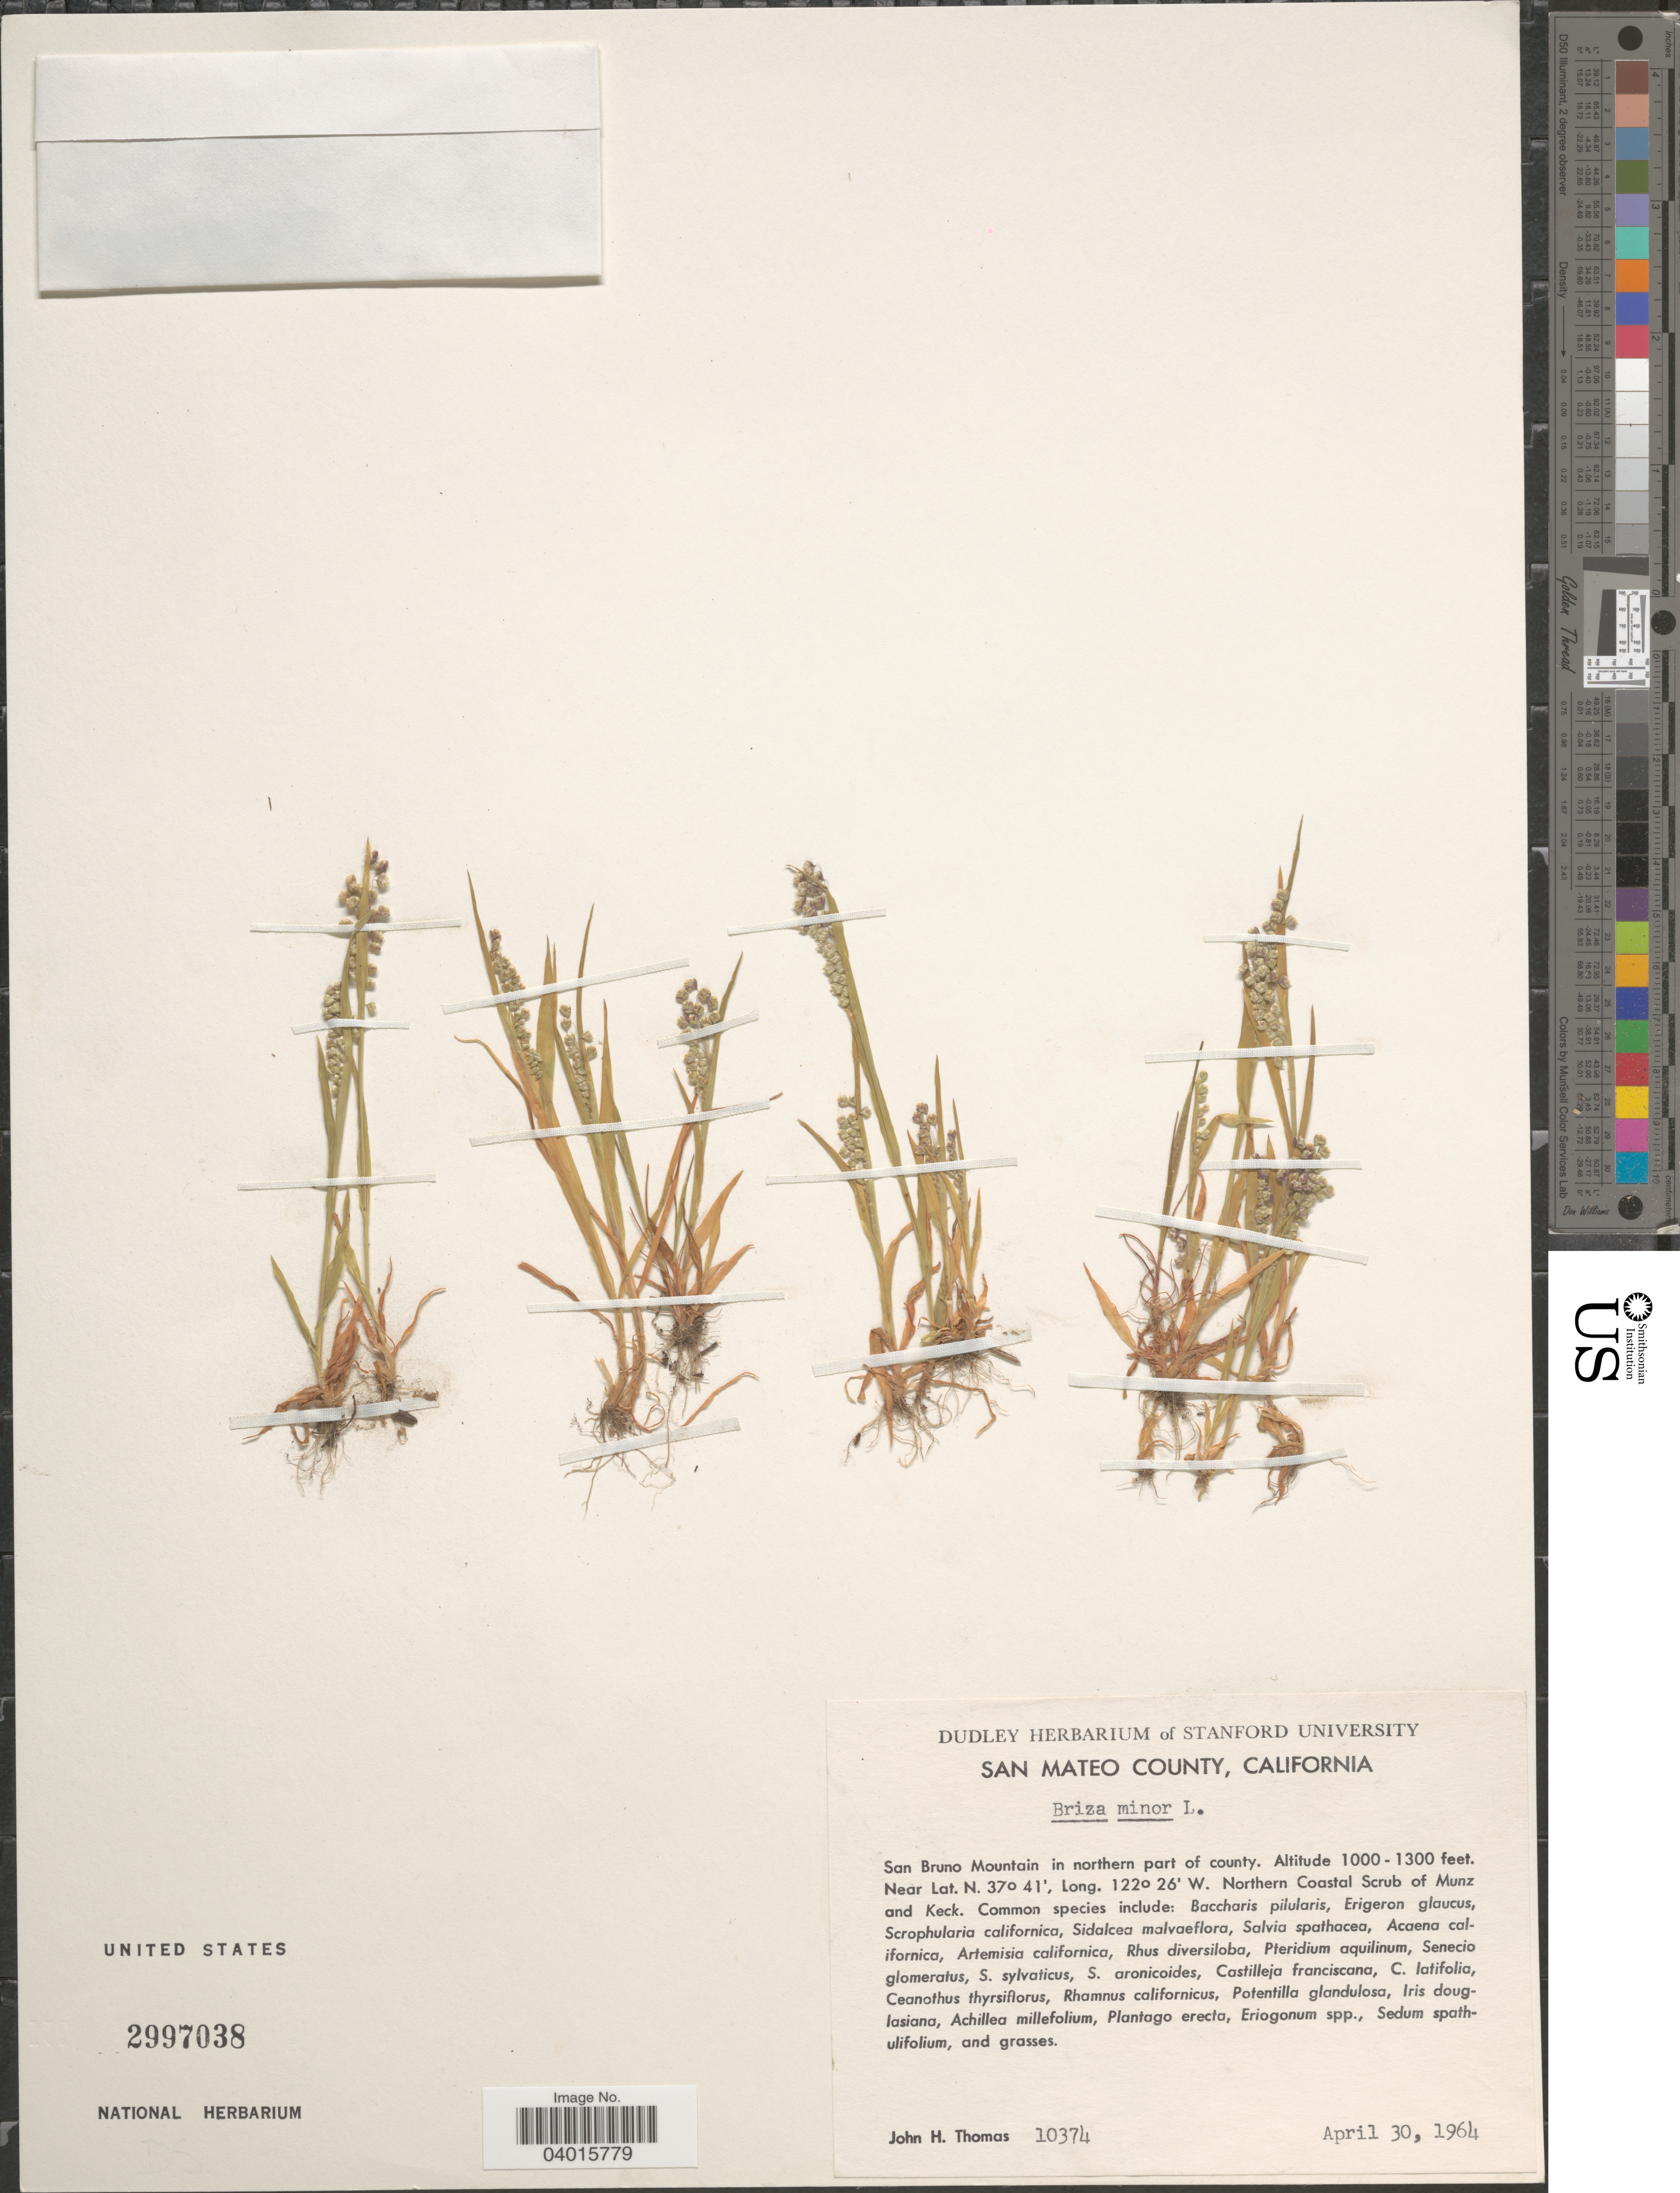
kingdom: Plantae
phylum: Tracheophyta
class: Liliopsida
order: Poales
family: Poaceae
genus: Briza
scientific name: Briza minor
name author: L.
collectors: J. H. Thomas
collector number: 10374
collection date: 1964-04-30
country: United States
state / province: California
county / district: San Mateo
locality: San Mateo County. San Bruno Mountain in northern part of county. Northern Coastal Scrub of Munz and Keck.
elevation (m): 305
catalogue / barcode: US 2997038